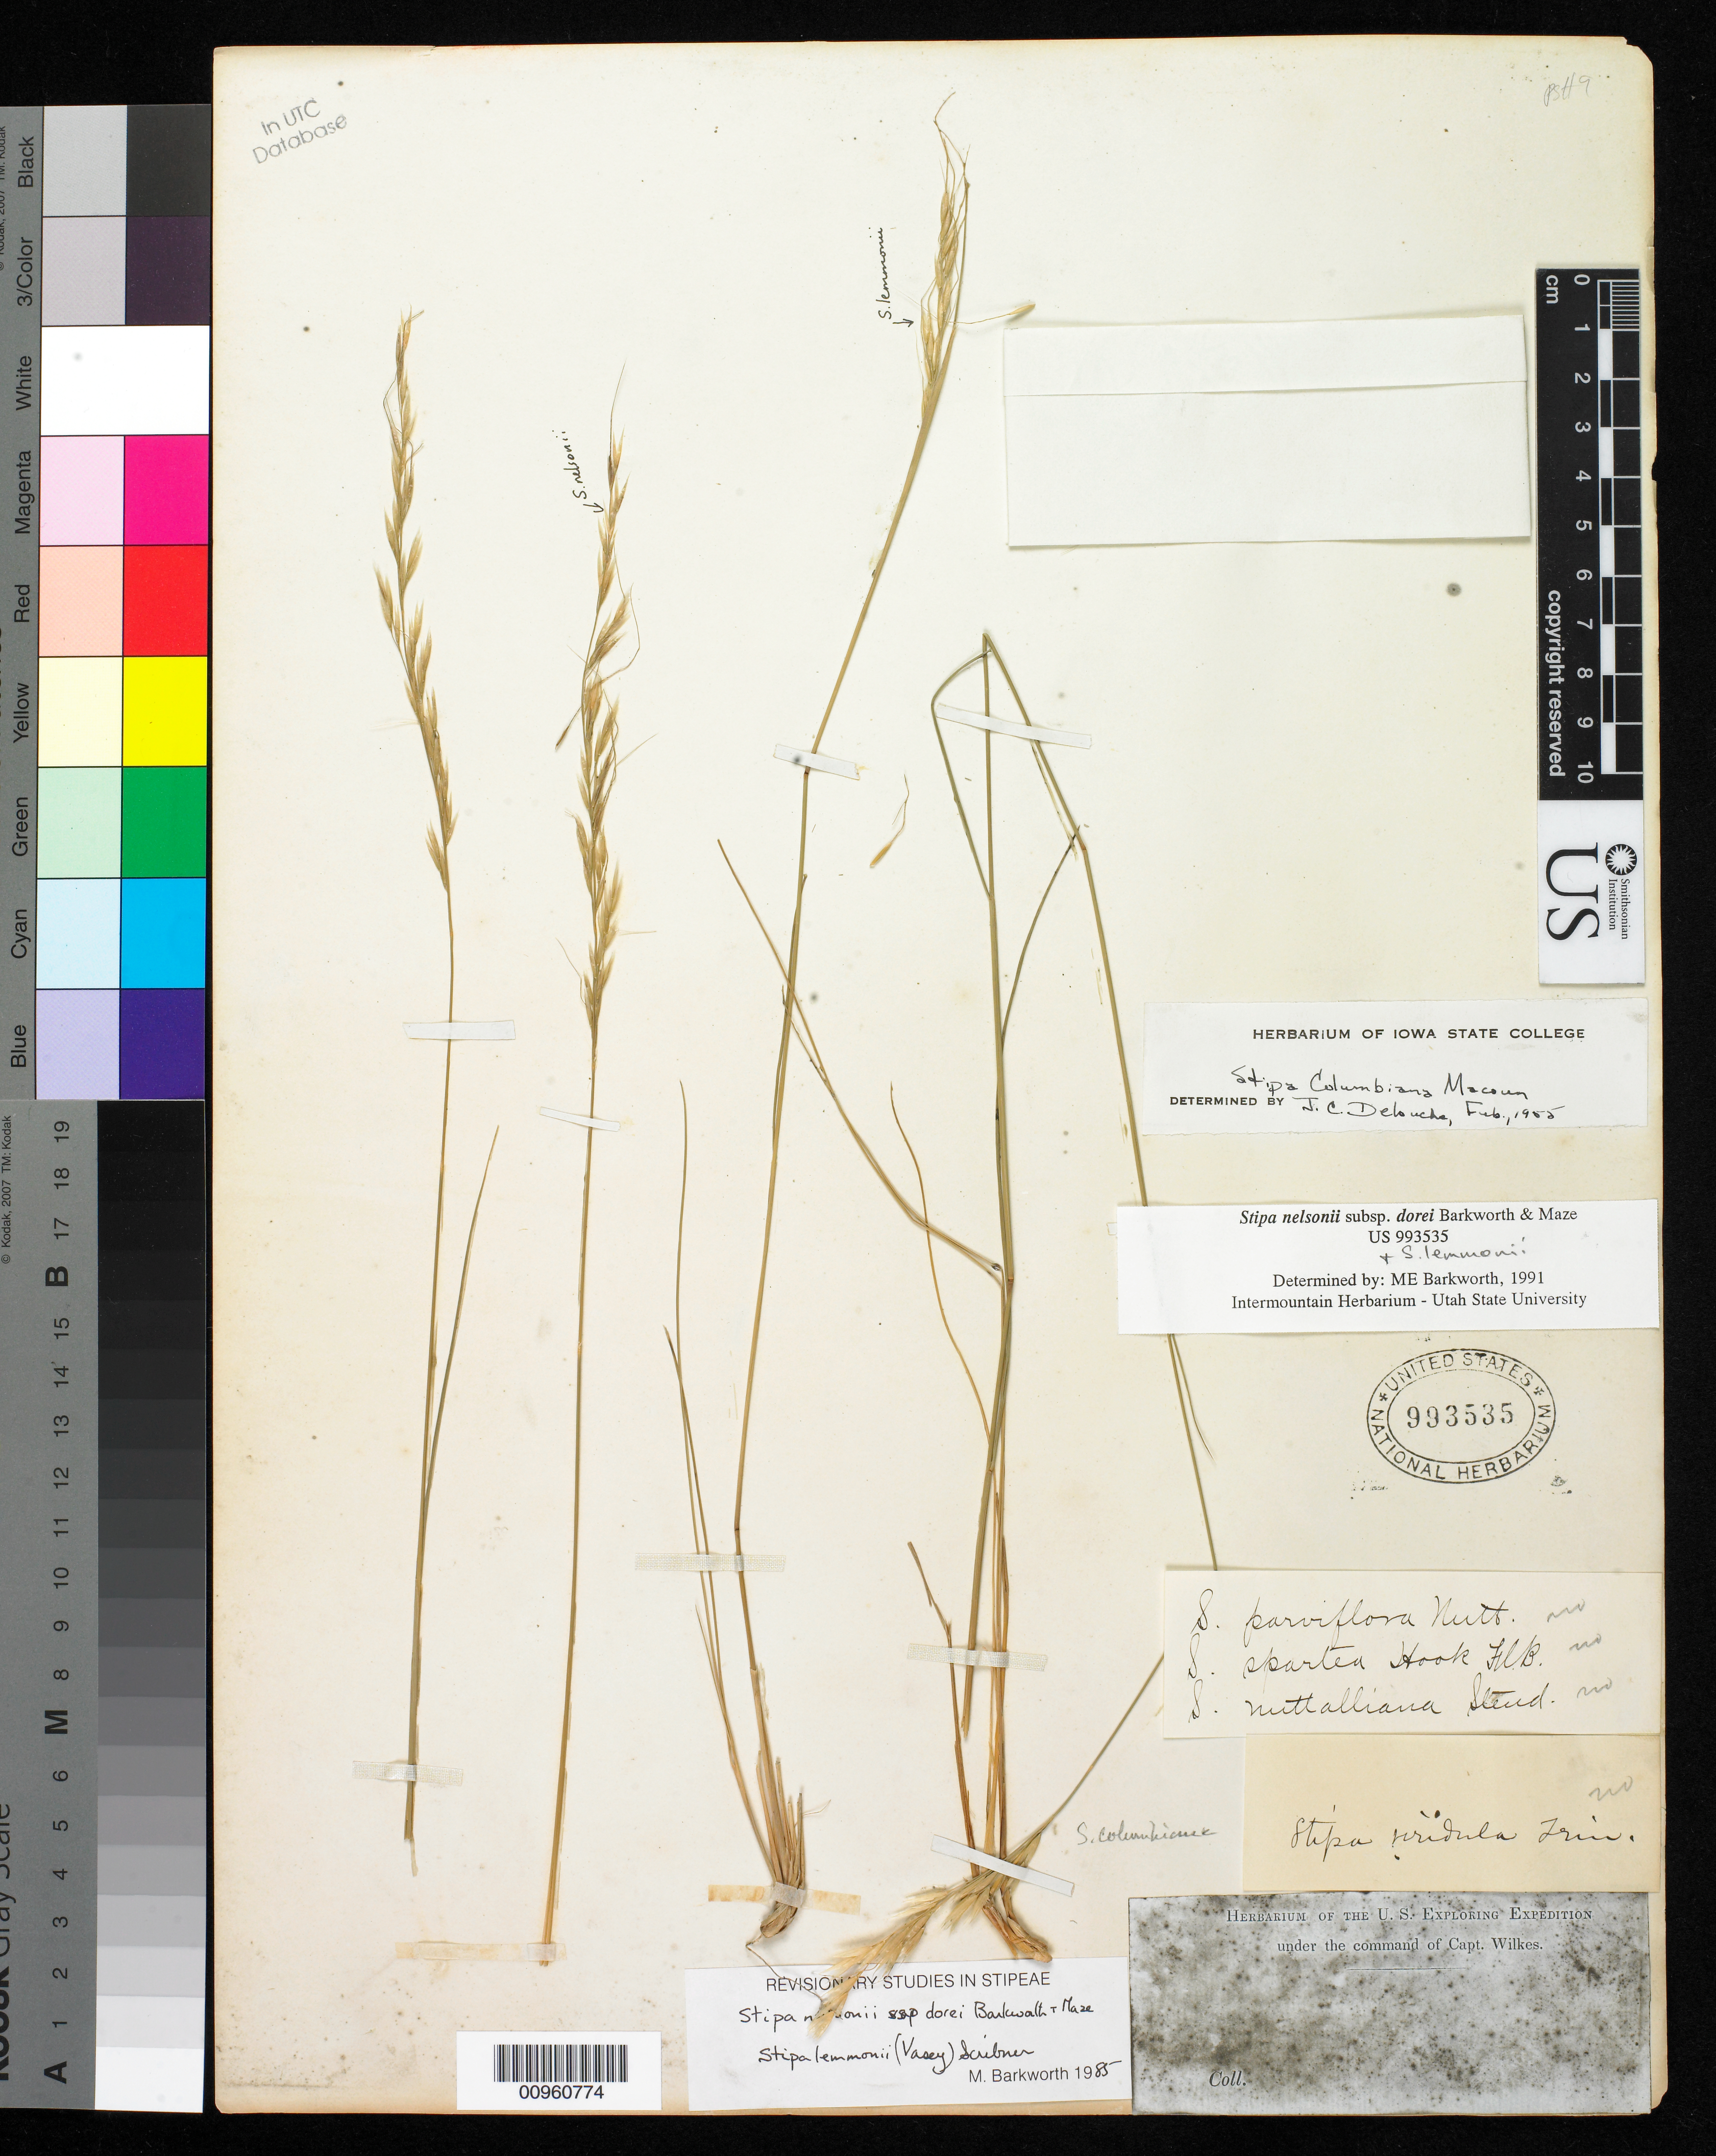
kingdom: Plantae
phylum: Tracheophyta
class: Liliopsida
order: Poales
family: Poaceae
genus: Eriocoma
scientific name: Eriocoma nelsonii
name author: (Scribn.) Romasch.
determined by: Poaceae Reorganization Project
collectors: Wilkes Explor. Exped.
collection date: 1838/1842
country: United States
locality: Oregon and California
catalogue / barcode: US 993535